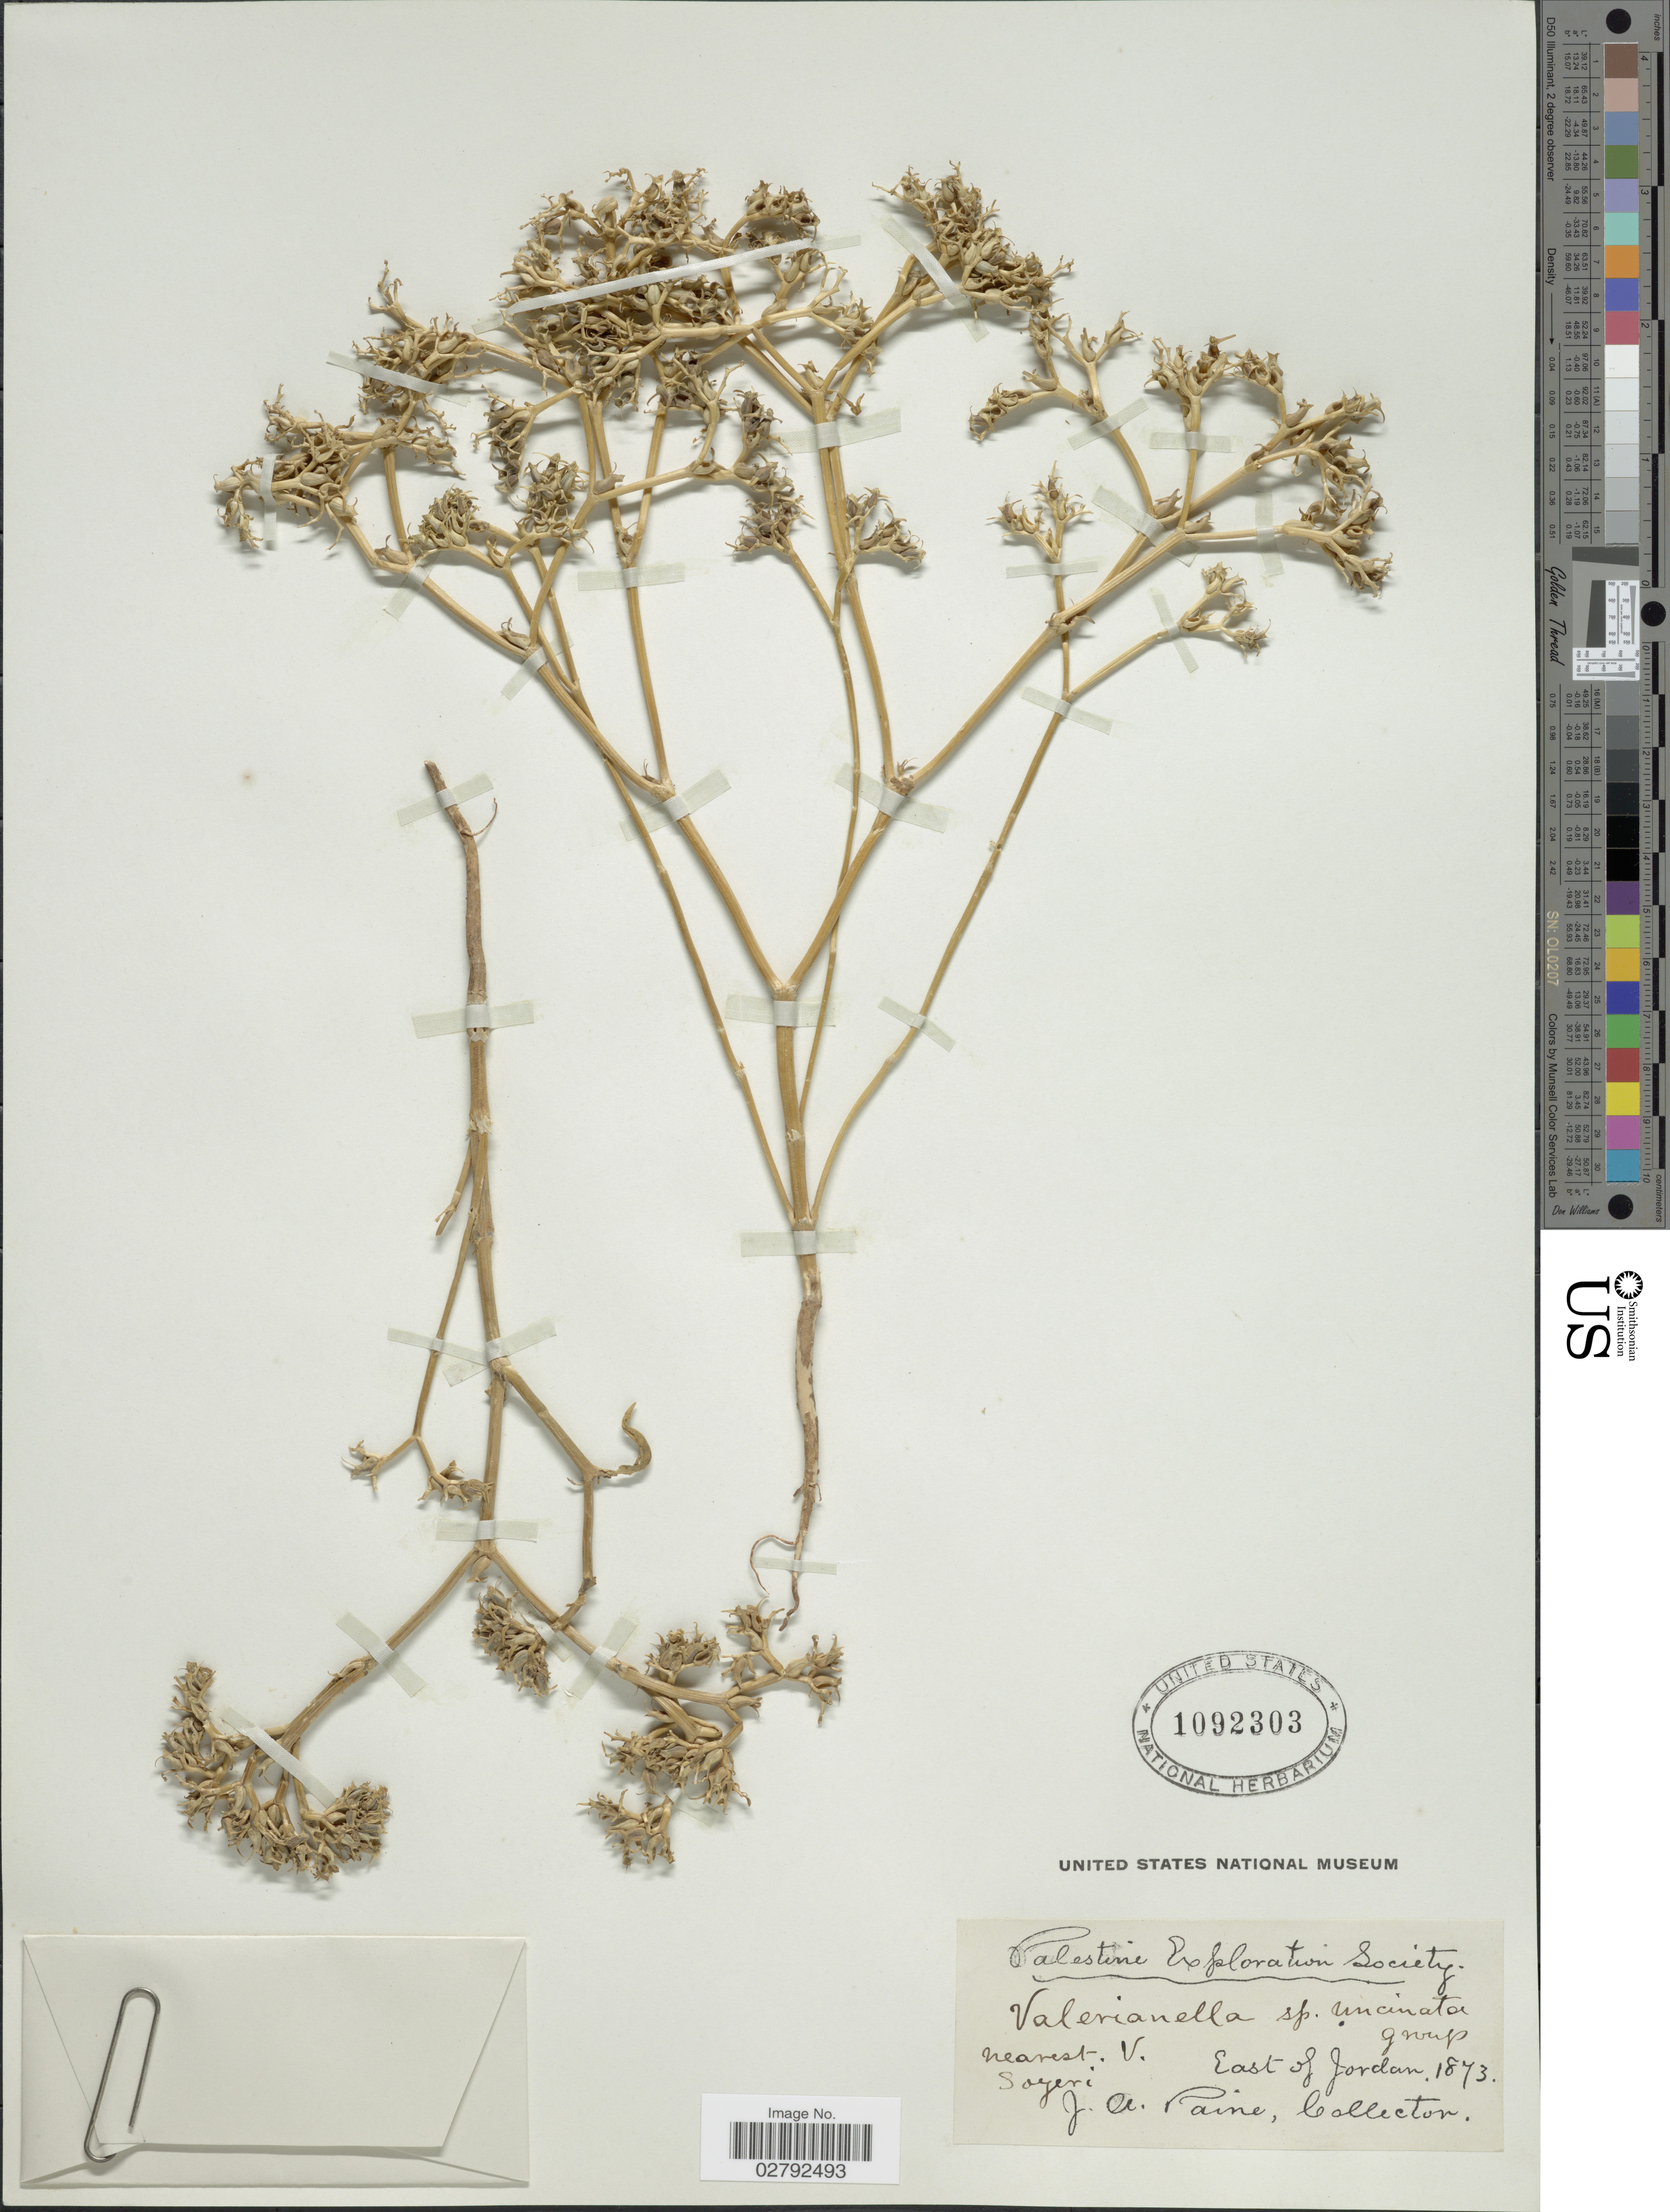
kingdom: Plantae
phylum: Tracheophyta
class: Magnoliopsida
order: Dipsacales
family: Caprifoliaceae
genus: Valerianella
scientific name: Valerianella uncinata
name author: (M. Bieb.) Dufr.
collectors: J. A. Paine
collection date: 1873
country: Jordan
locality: Nearest V. Soyeri. East of Jordan.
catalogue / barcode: US 1092303